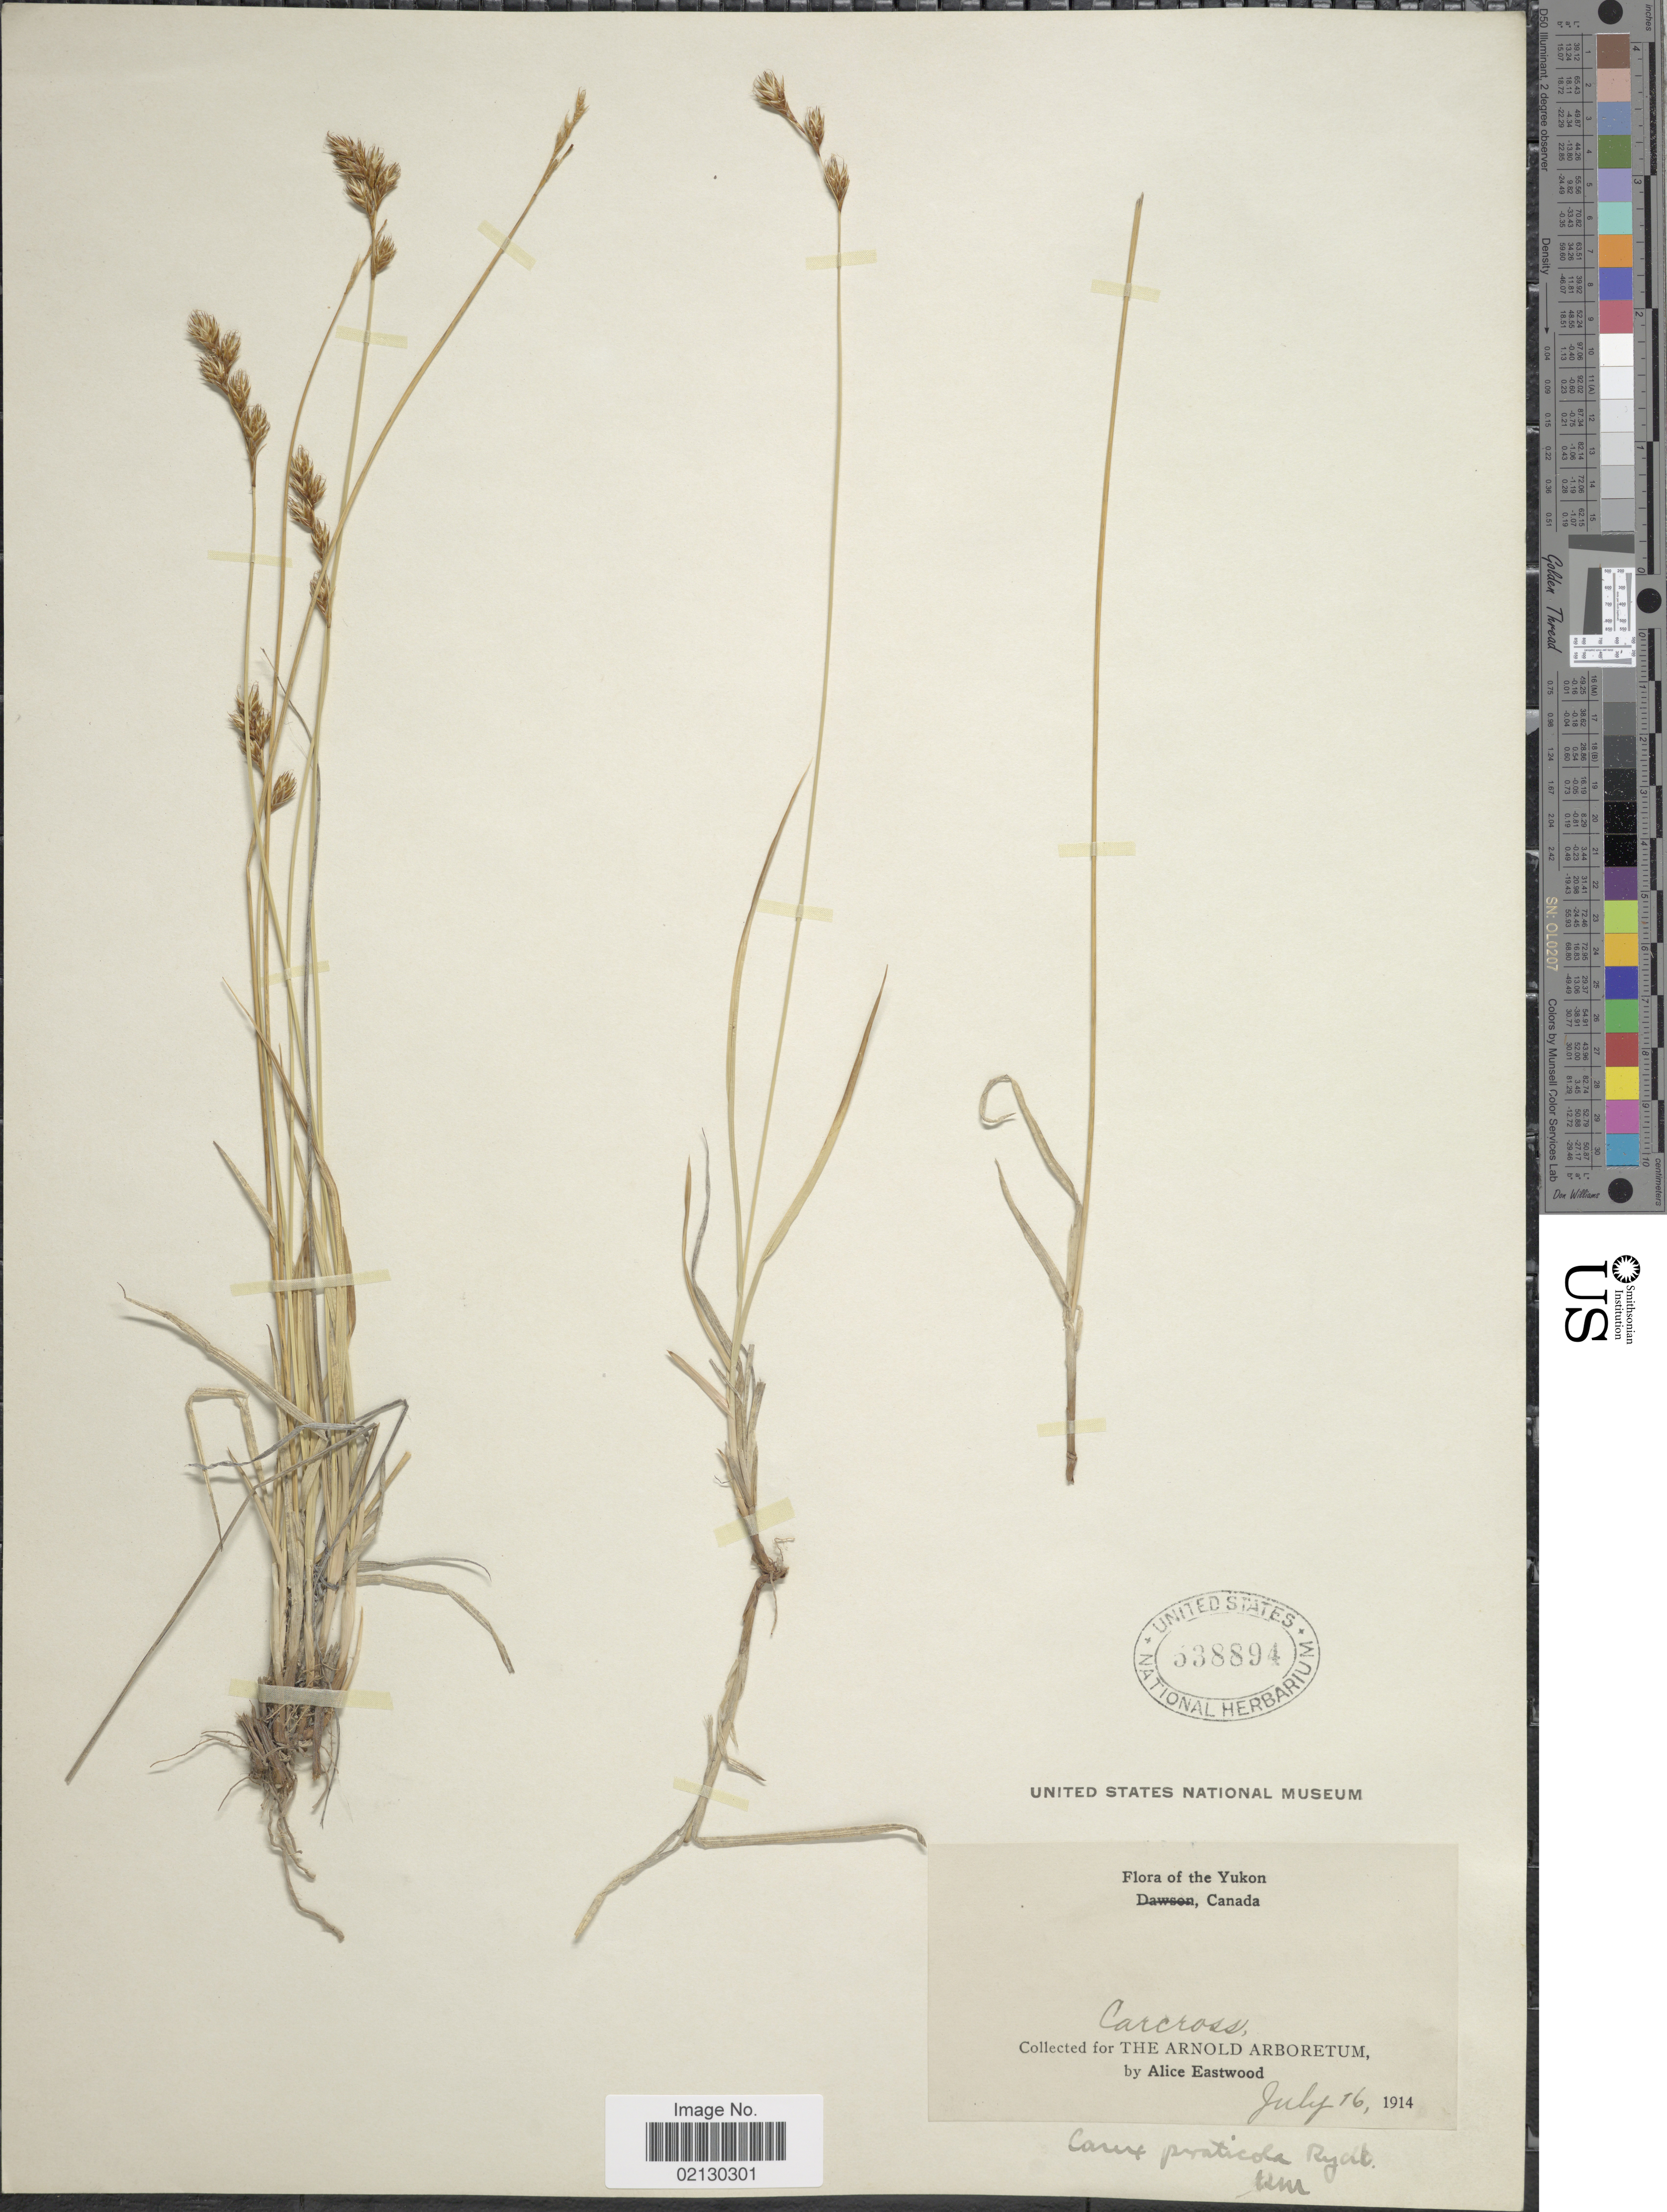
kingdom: Plantae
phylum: Tracheophyta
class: Liliopsida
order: Poales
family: Cyperaceae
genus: Carex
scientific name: Carex praticola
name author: Rydb.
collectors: A. Eastwood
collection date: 1914-07-16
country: Canada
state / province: Yukon Territory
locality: Carcross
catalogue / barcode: US 538894